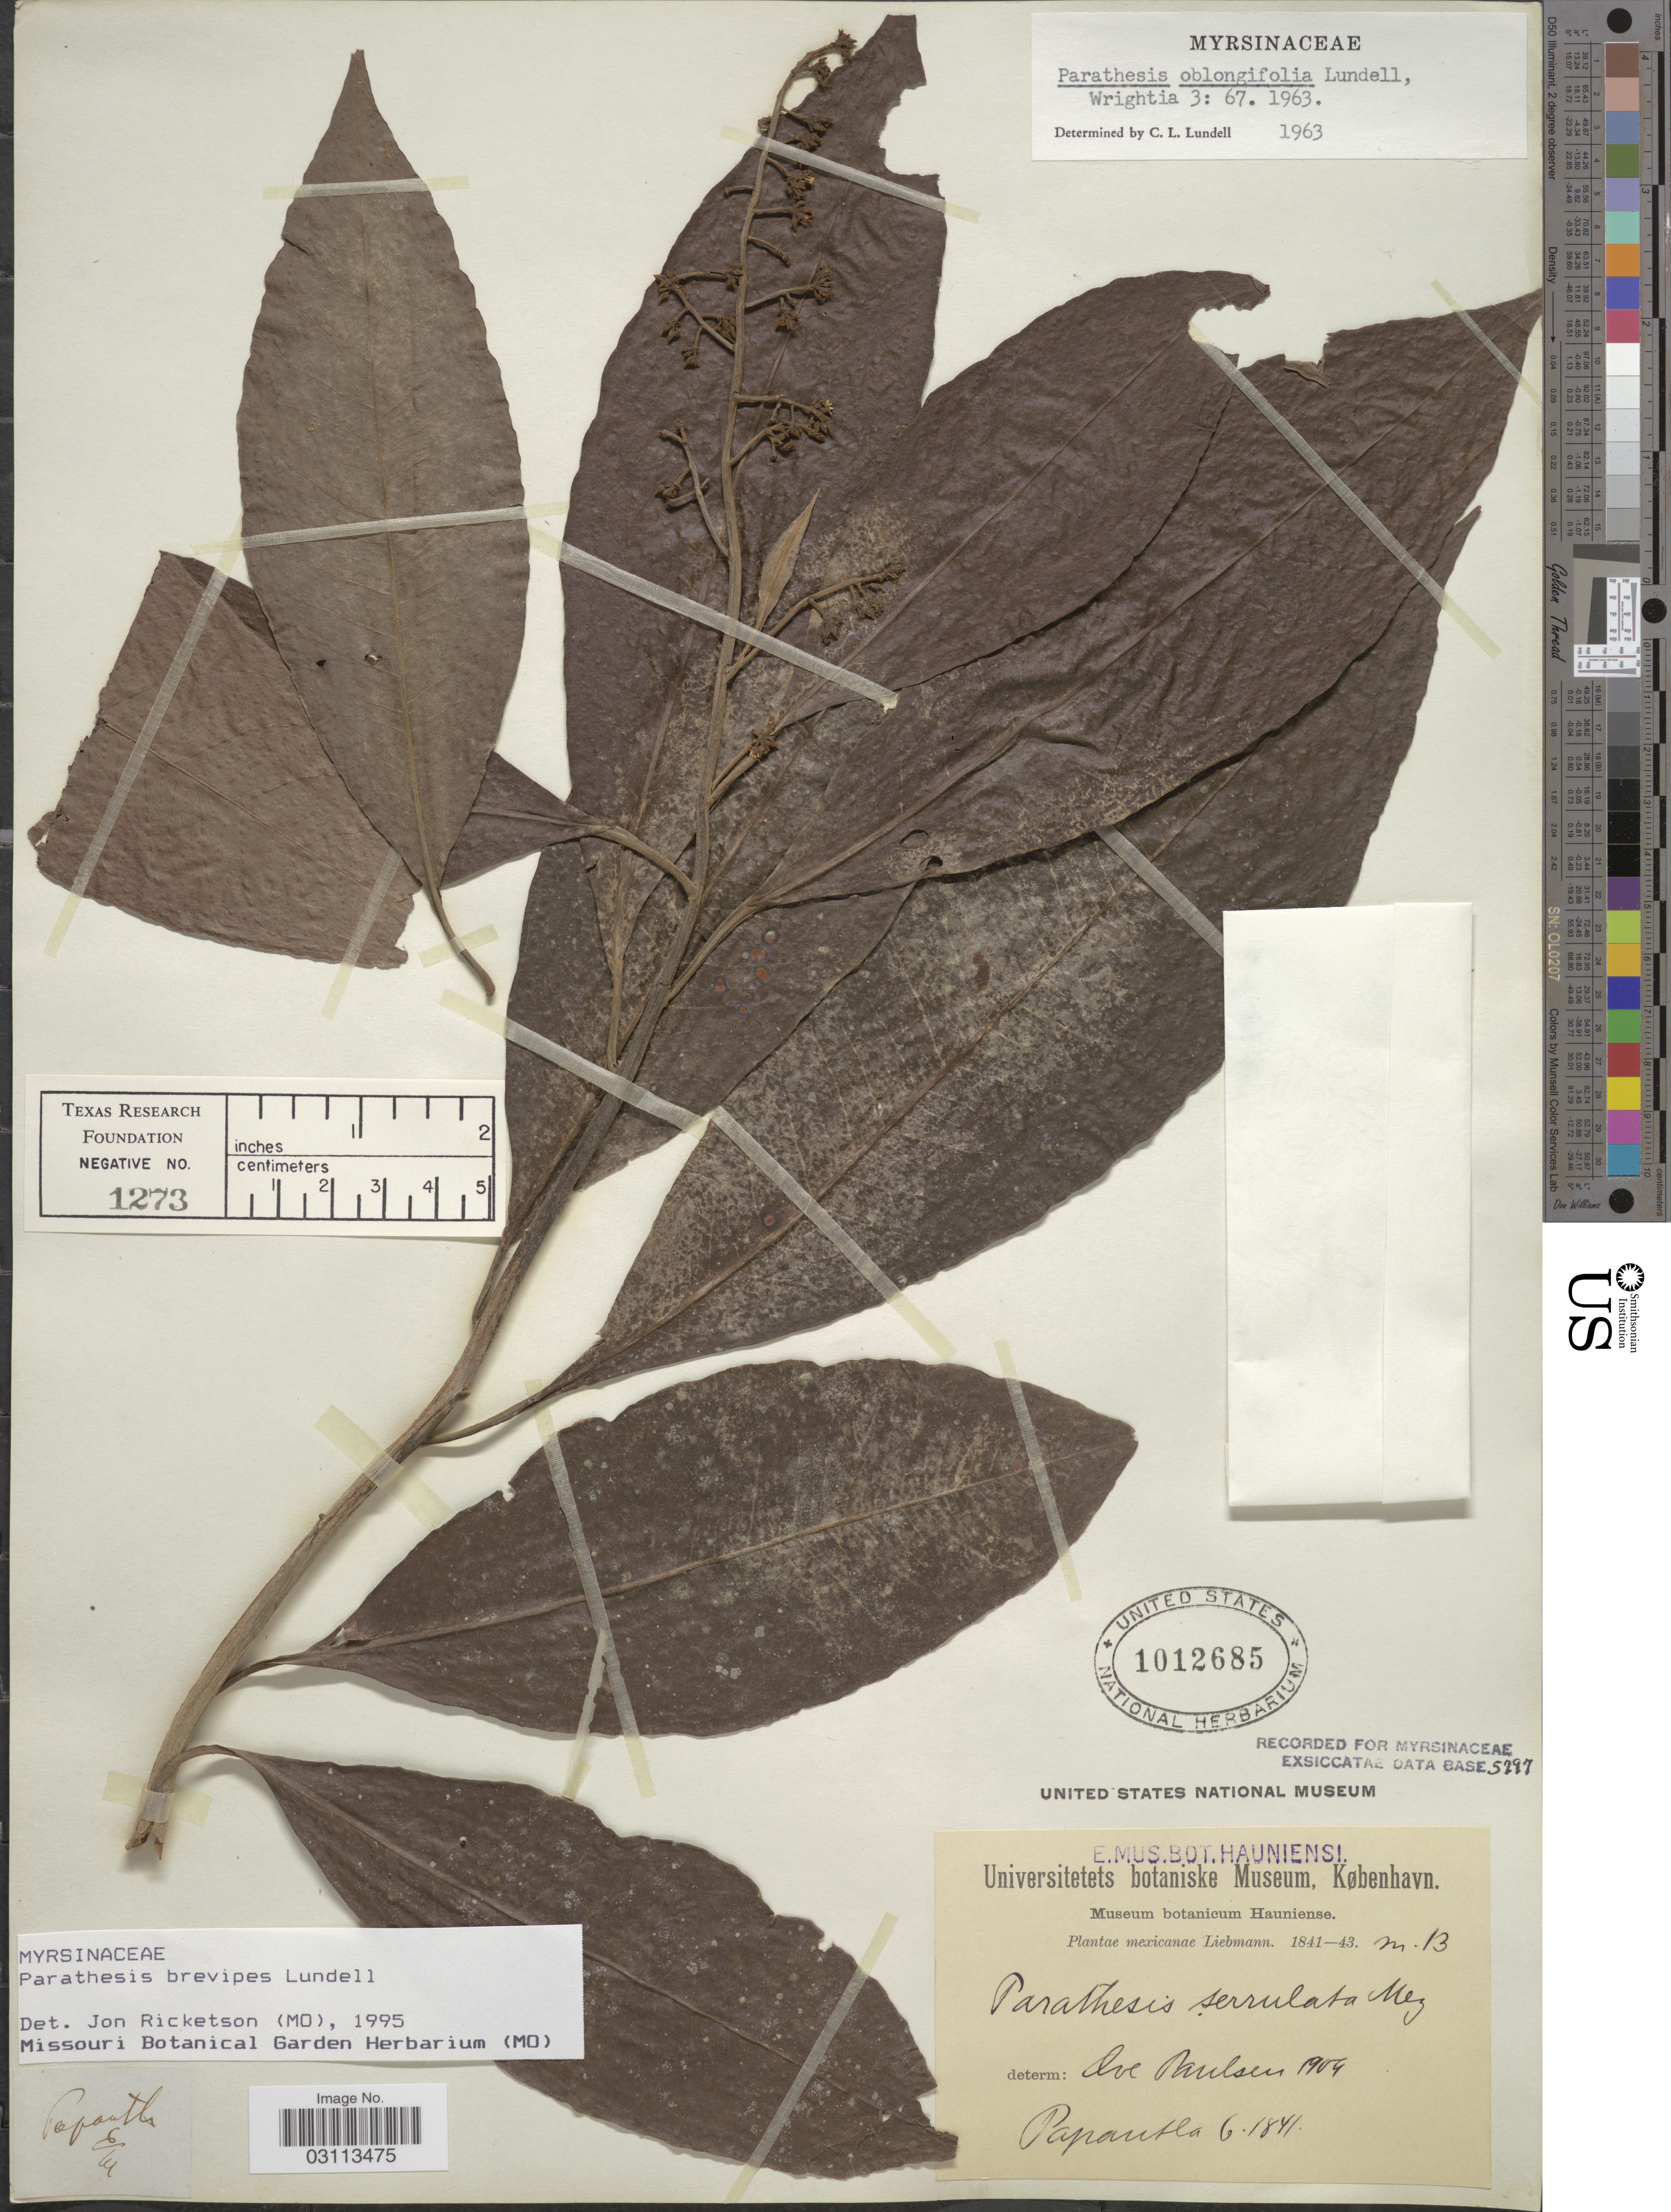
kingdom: Plantae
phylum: Tracheophyta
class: Magnoliopsida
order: Ericales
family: Primulaceae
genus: Parathesis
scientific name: Parathesis brevipes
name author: Lundell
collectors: Liebmann, --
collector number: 13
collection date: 1841-06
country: Mexico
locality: Papantla.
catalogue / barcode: US 1012685